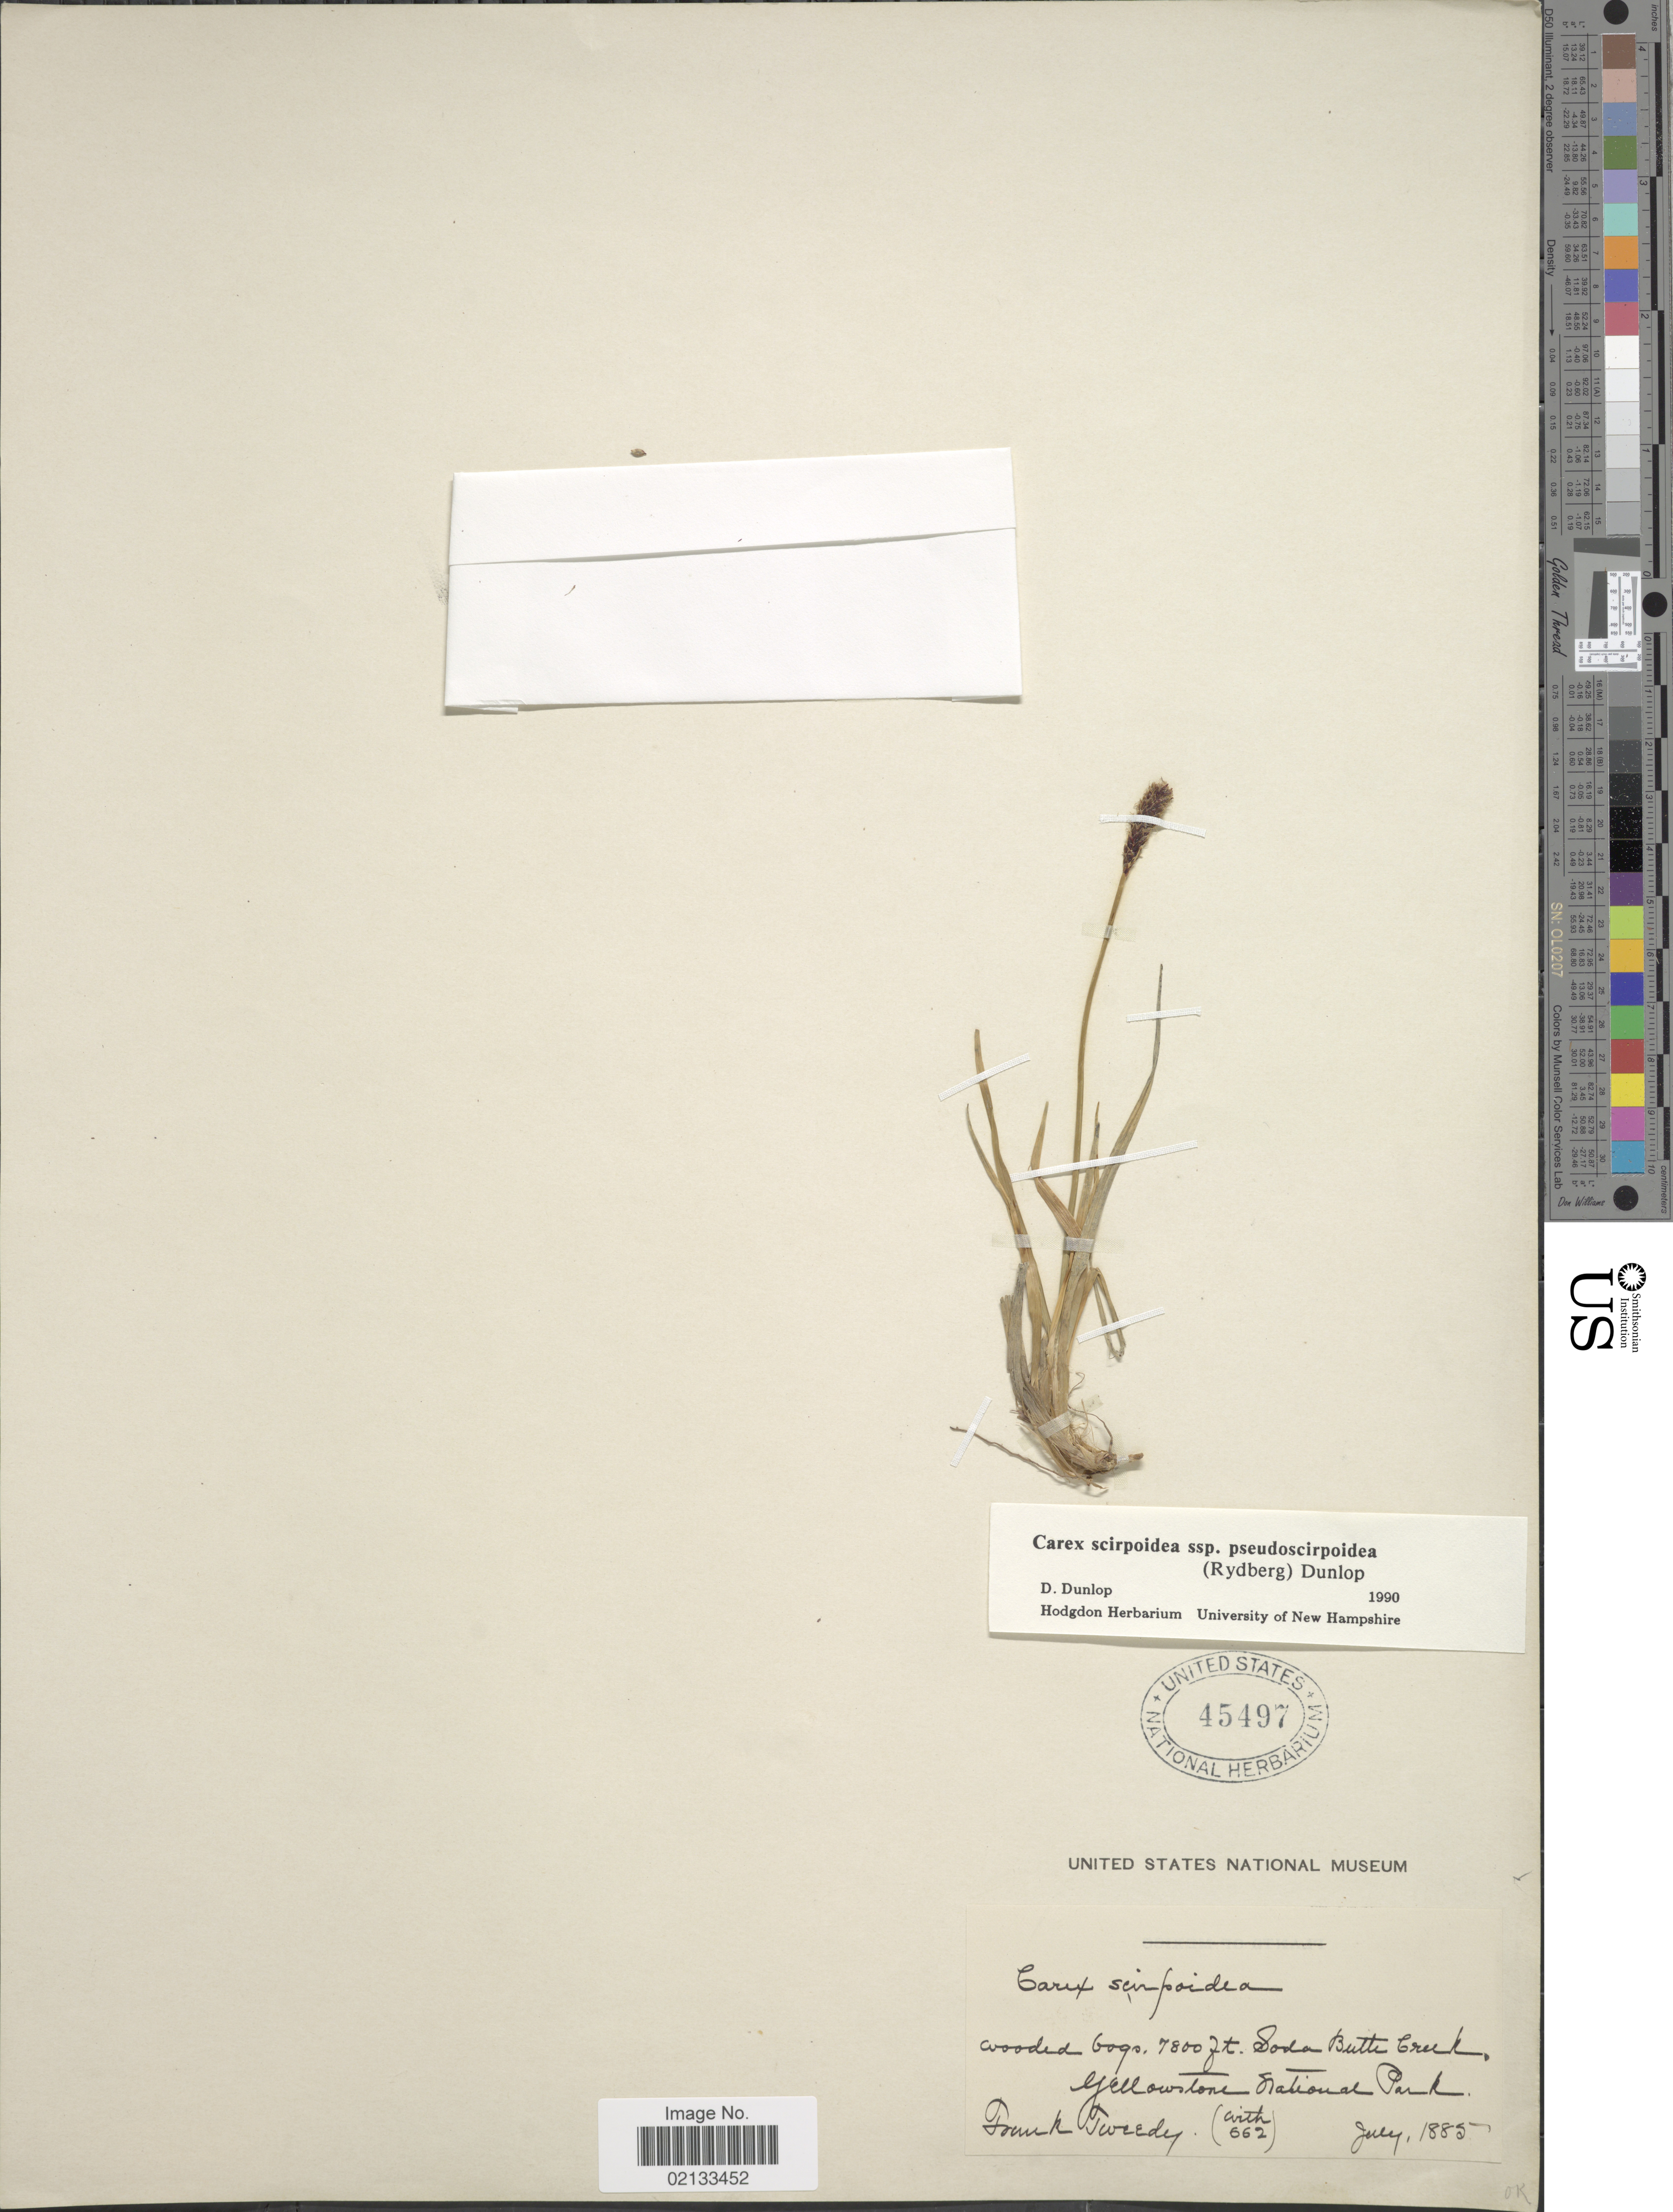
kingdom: Plantae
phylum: Tracheophyta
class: Liliopsida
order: Poales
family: Cyperaceae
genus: Carex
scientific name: Carex scirpoidea subsp. pseudoscirpoidea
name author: (Rydb.) Dunlop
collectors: F. Tweedy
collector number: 662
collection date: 1885-07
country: United States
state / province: Wyoming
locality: Wooded bogs. Soda Butte Creek, Yellowstone National Park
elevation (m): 2377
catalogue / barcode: US 45497